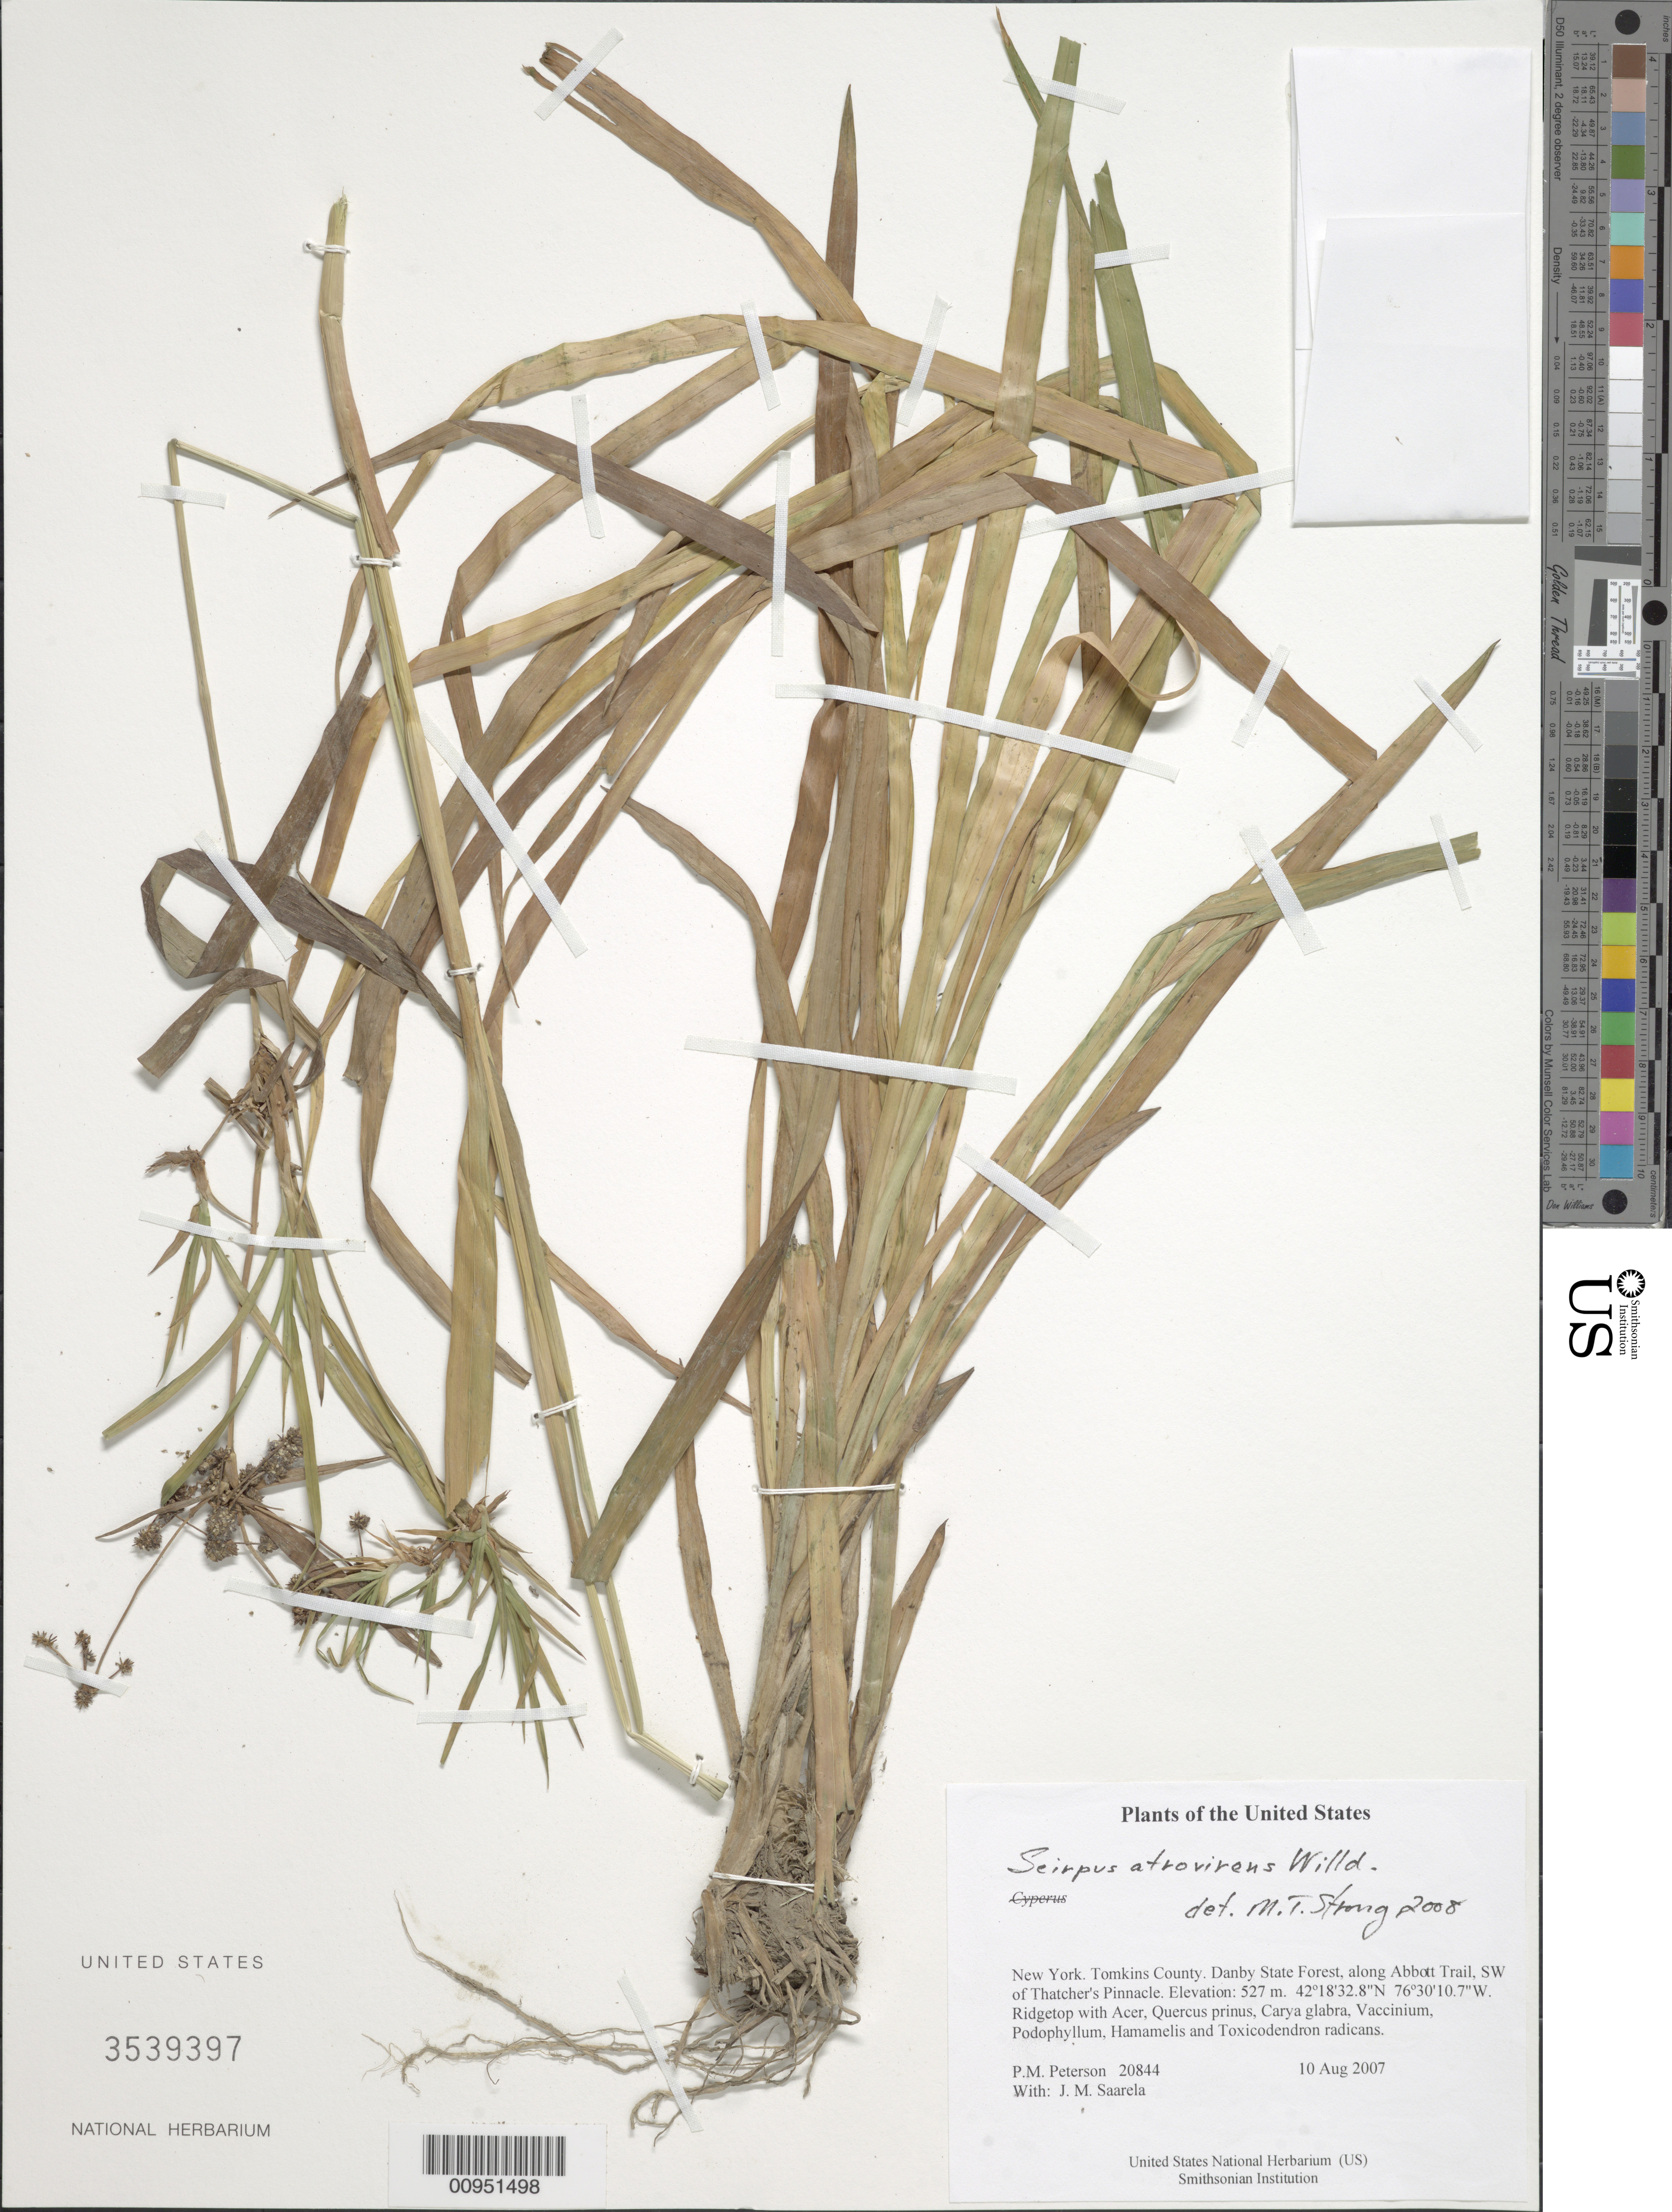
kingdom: Plantae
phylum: Tracheophyta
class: Liliopsida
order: Poales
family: Cyperaceae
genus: Scirpus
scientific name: Scirpus atrovirens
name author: Willd.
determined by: Strong, M. T., (US), Smithsonian Institution - National Museum of Natural History (UNITED STATES)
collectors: P. M. Peterson & J. Saarela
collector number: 20844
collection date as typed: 10 Aug 2007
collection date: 2007-08-10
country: United States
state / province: New York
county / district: Tomkins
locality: Danby State Forest, along Abbott Trail, SW of Thatcher's Pinnacle.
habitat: Ridgetop with Acer, Quercus prinus, Carya glabra, Vaccinium, Podophyllum, Hamamelis and Toxicodendron radicans.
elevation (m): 527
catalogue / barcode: US 3539397